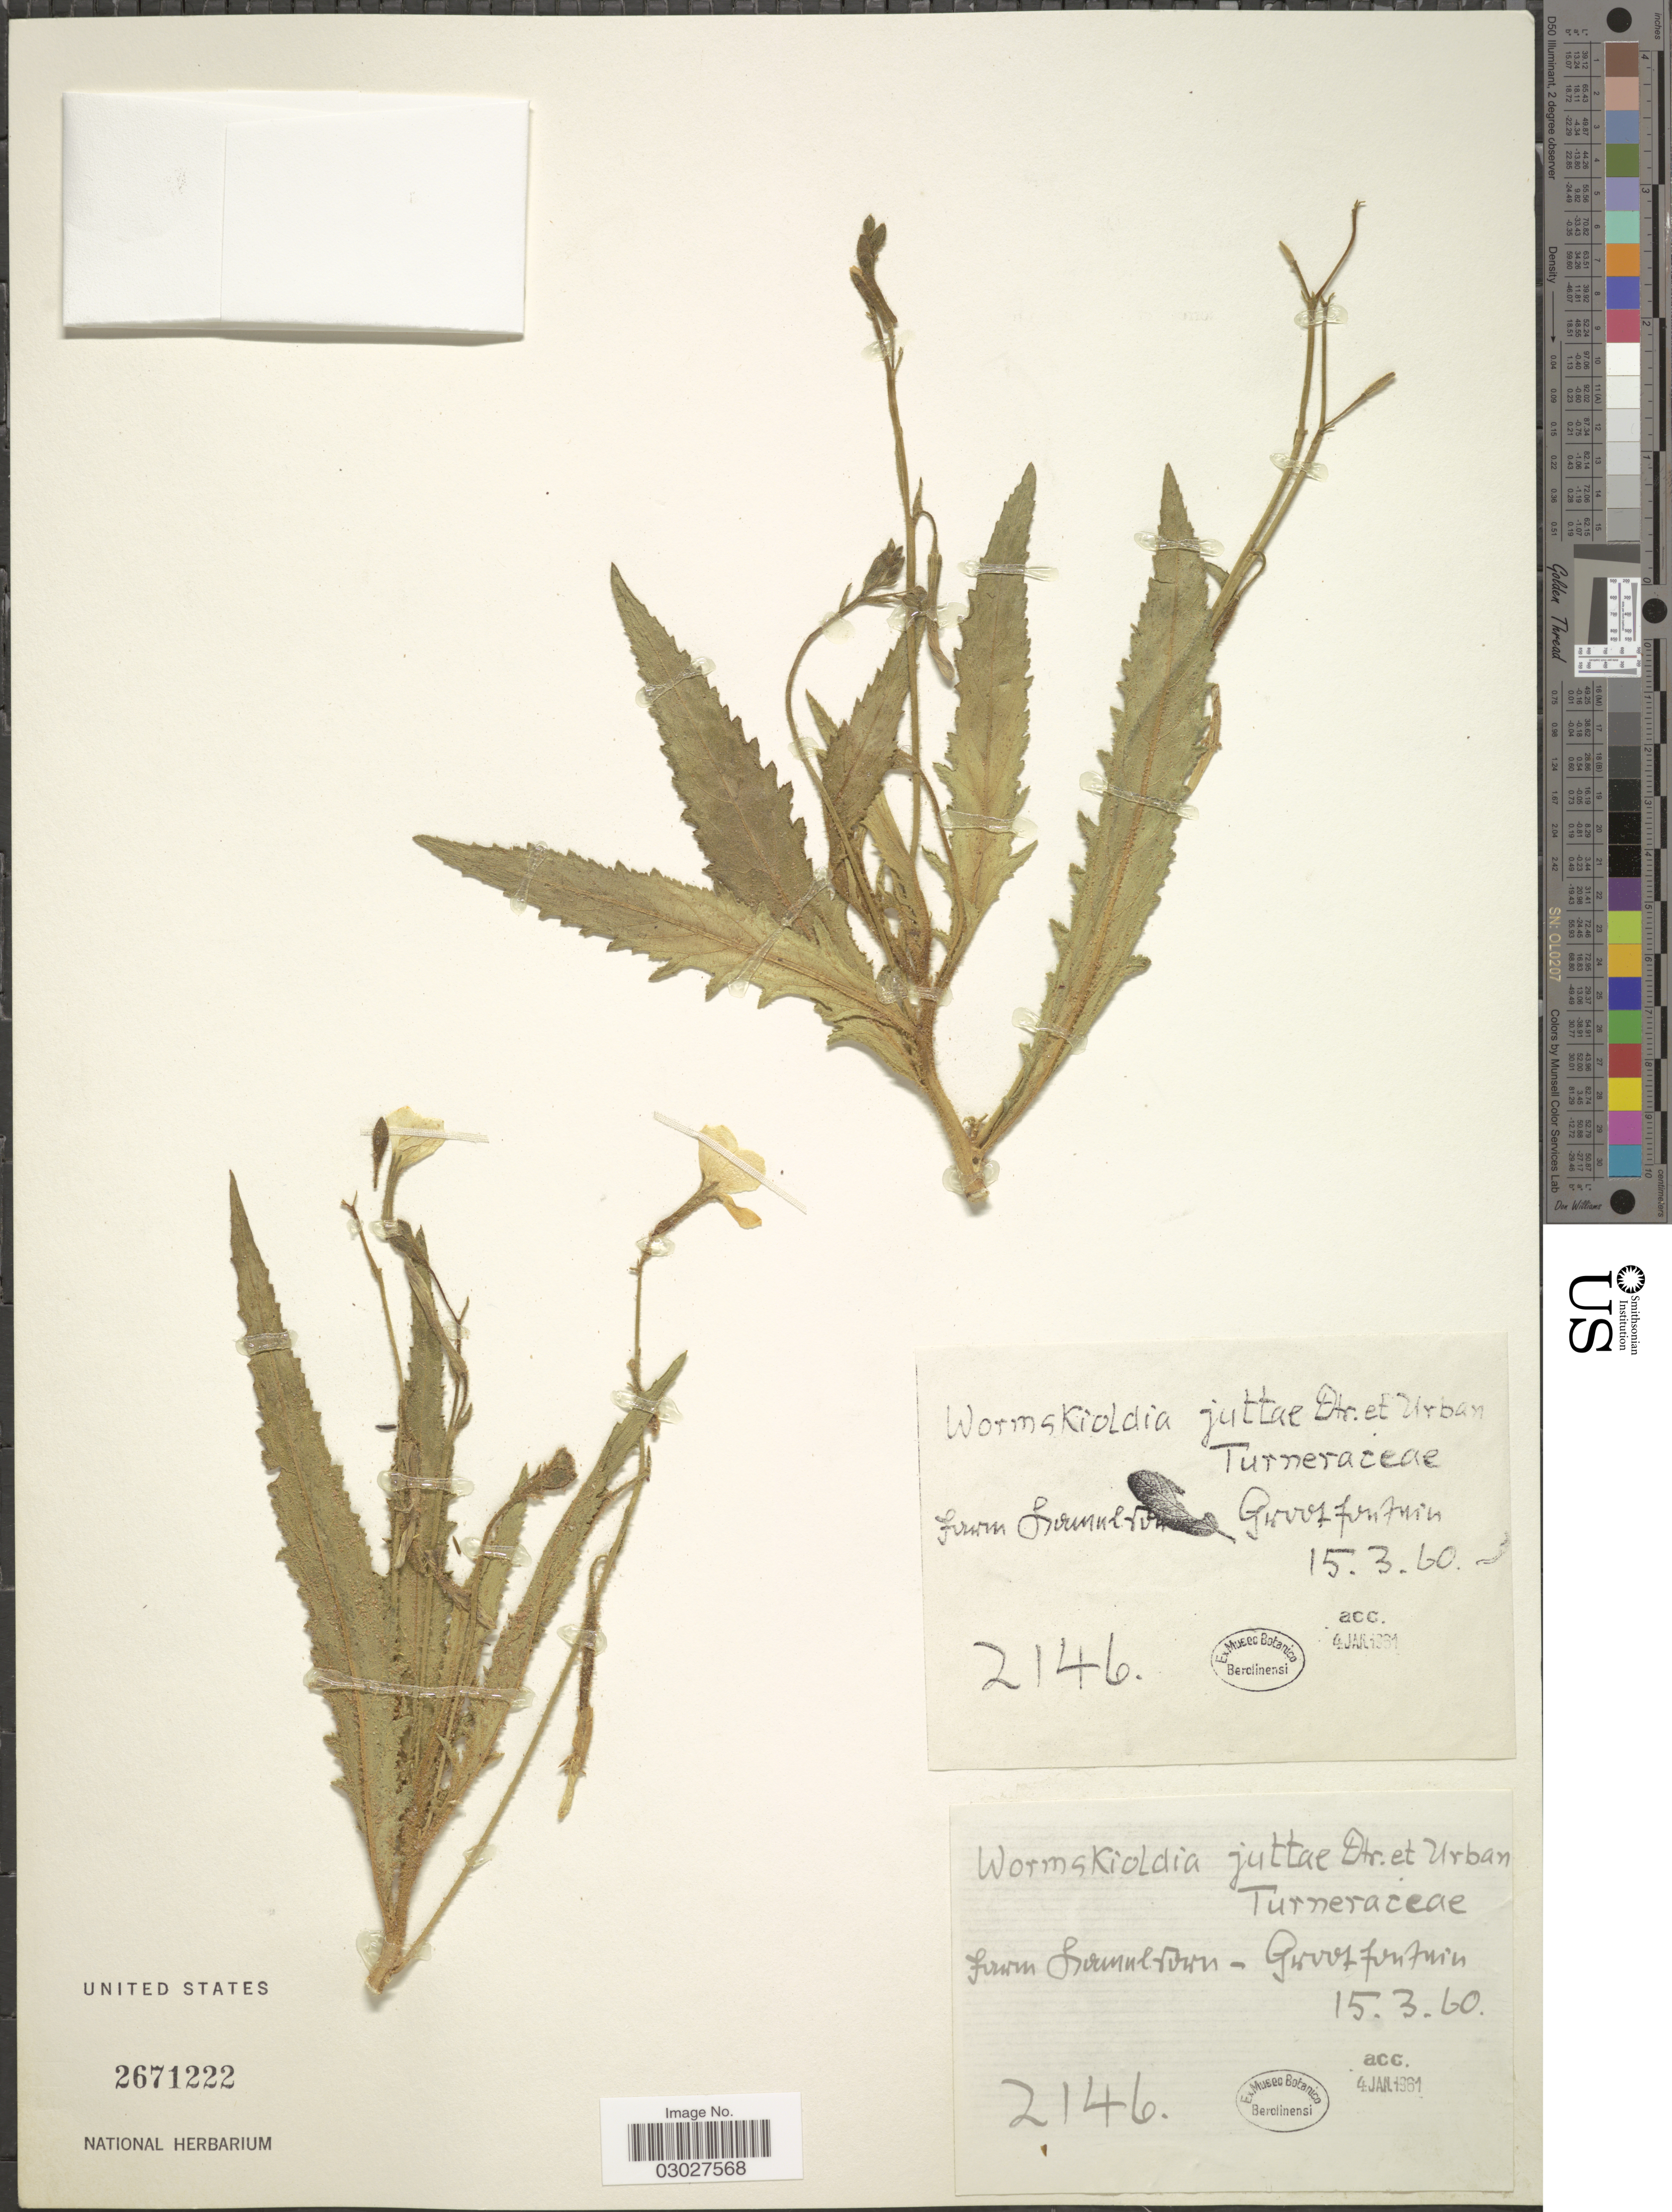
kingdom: Plantae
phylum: Tracheophyta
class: Magnoliopsida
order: Malpighiales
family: Turneraceae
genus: Tricliceras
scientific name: Tricliceras schinzii var. juttae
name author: (Dinter & Urb.) R. Fern.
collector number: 2146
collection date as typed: Transcribed d/m/y: 15/3/60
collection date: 1960-03-15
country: Namibia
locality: [illegible text] Grootfontein.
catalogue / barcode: US 2671222